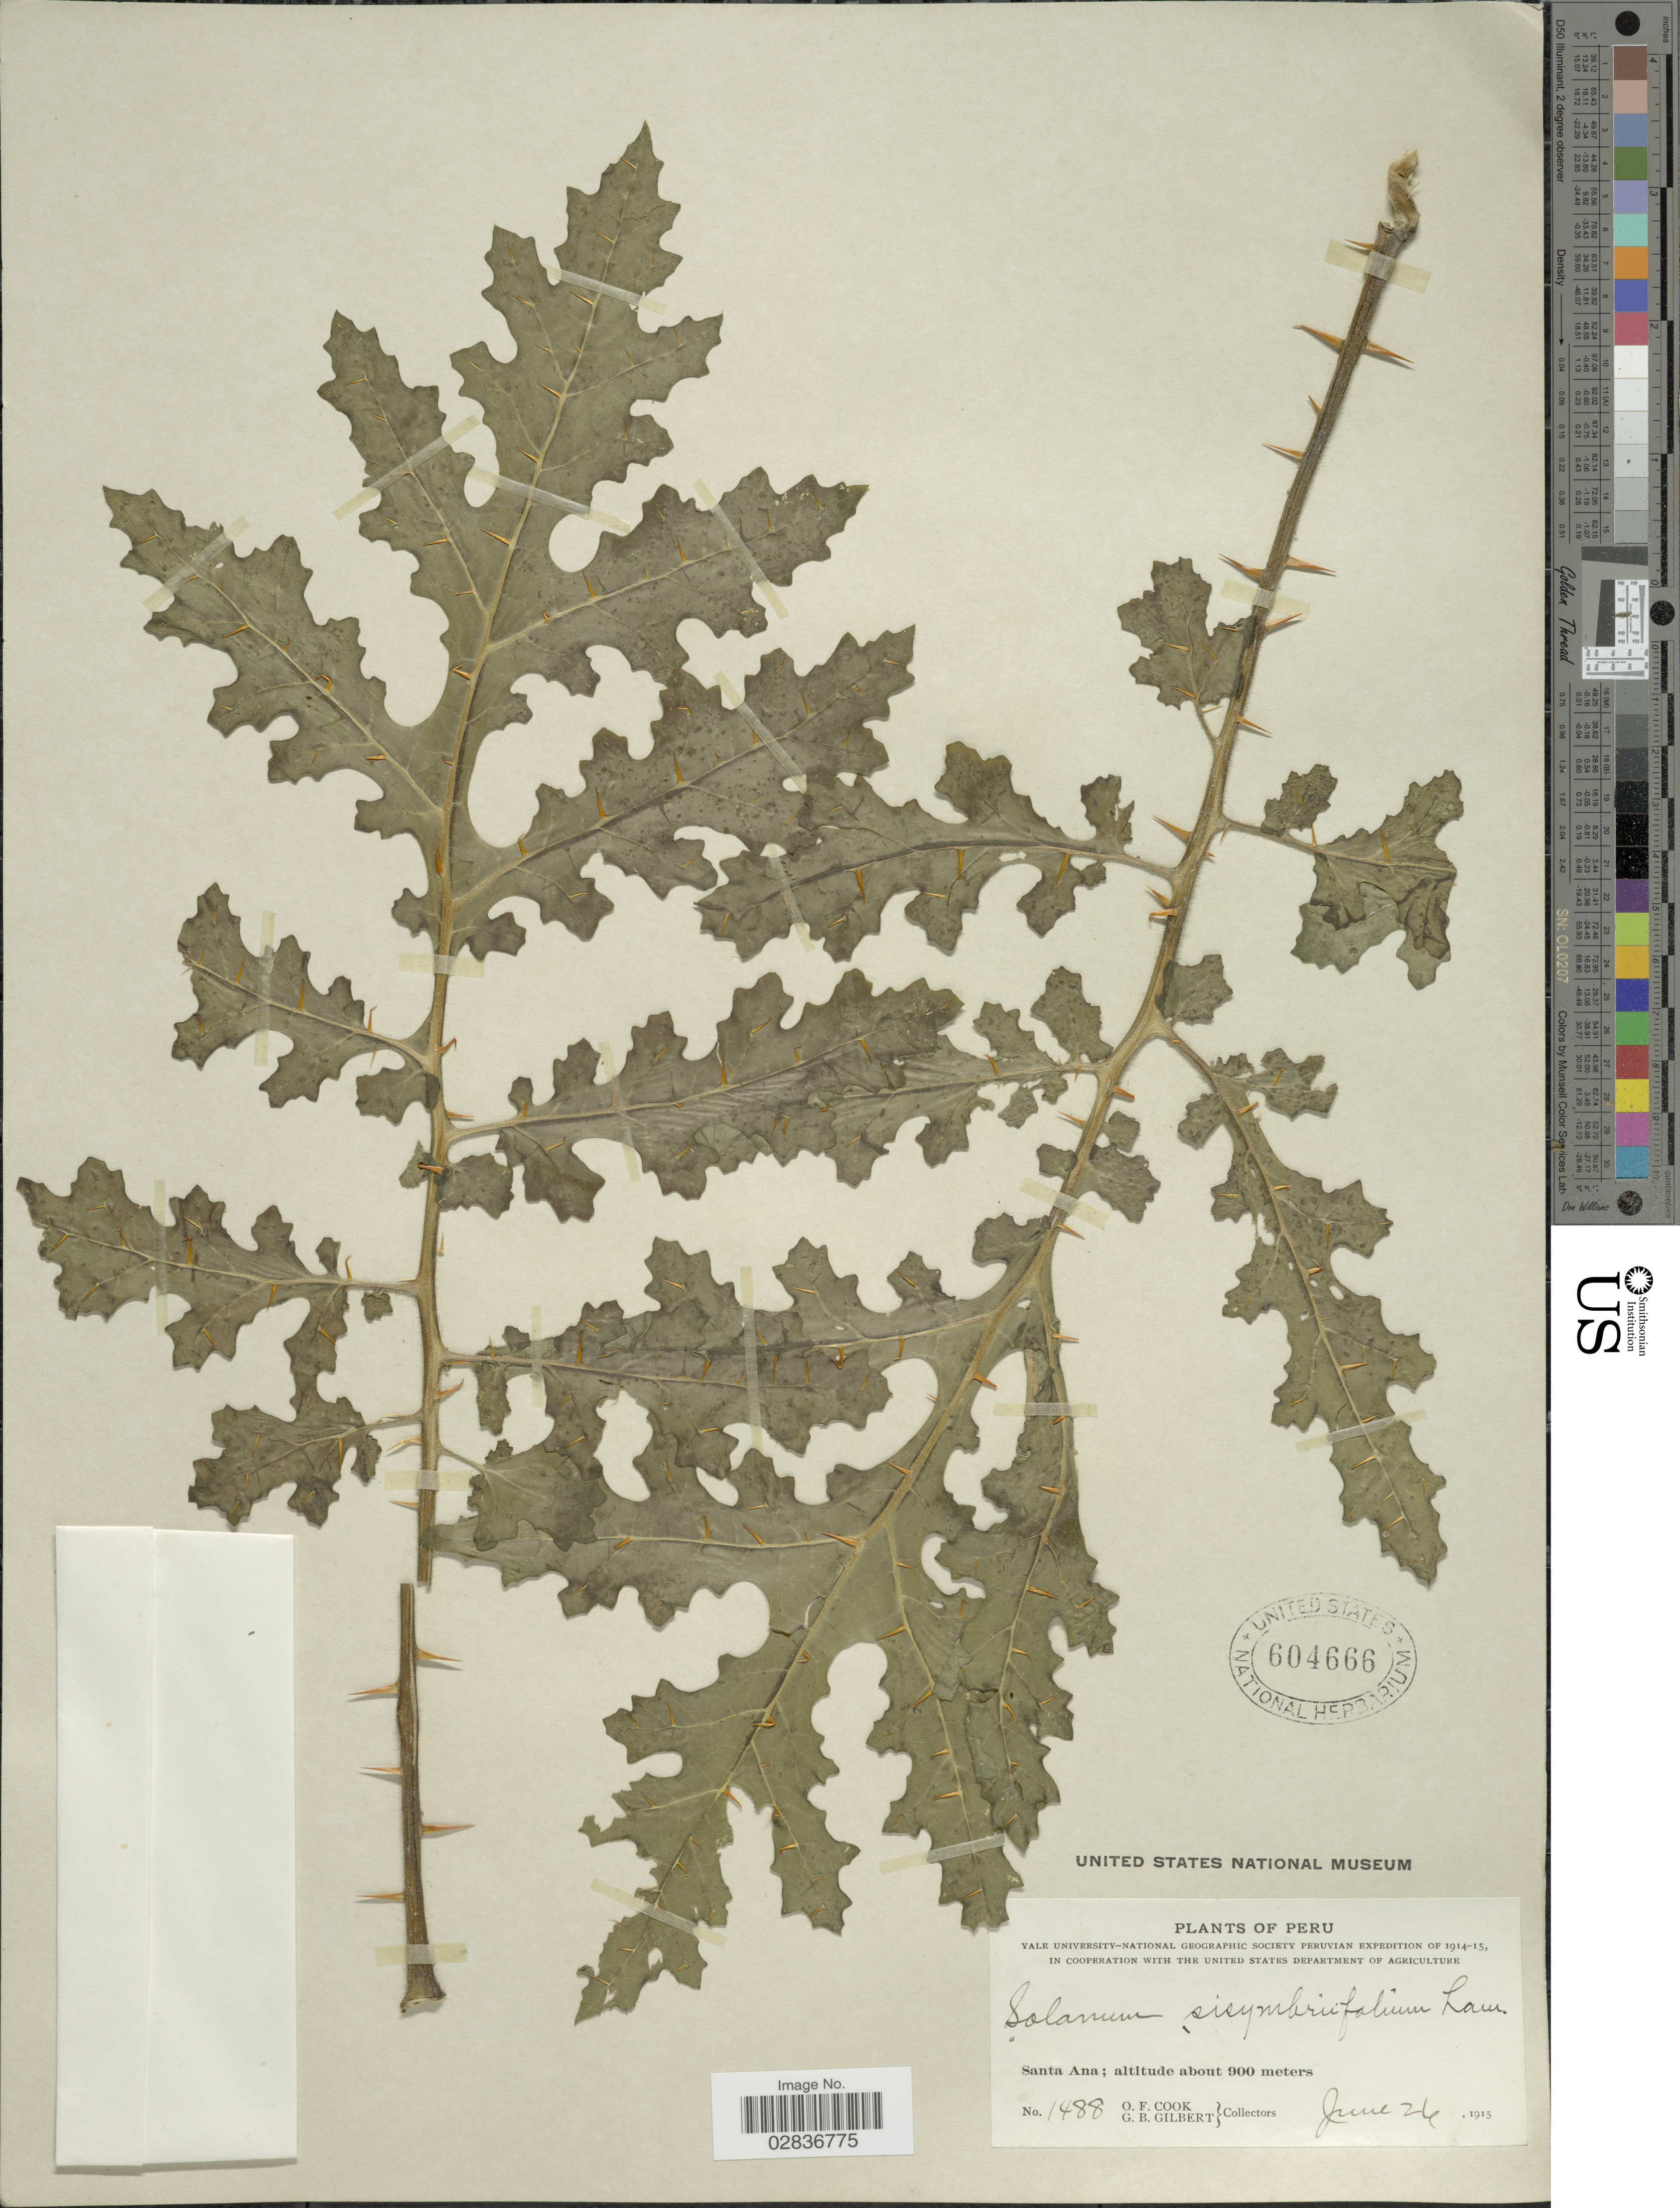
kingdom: Plantae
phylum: Tracheophyta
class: Magnoliopsida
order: Solanales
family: Solanaceae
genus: Solanum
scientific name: Solanum sisymbriifolium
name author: Lam.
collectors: O. F. Cook & G. B. Gilbert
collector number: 1488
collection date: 1915-06-26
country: Peru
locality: Santa Ana.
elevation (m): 900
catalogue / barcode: US 604666